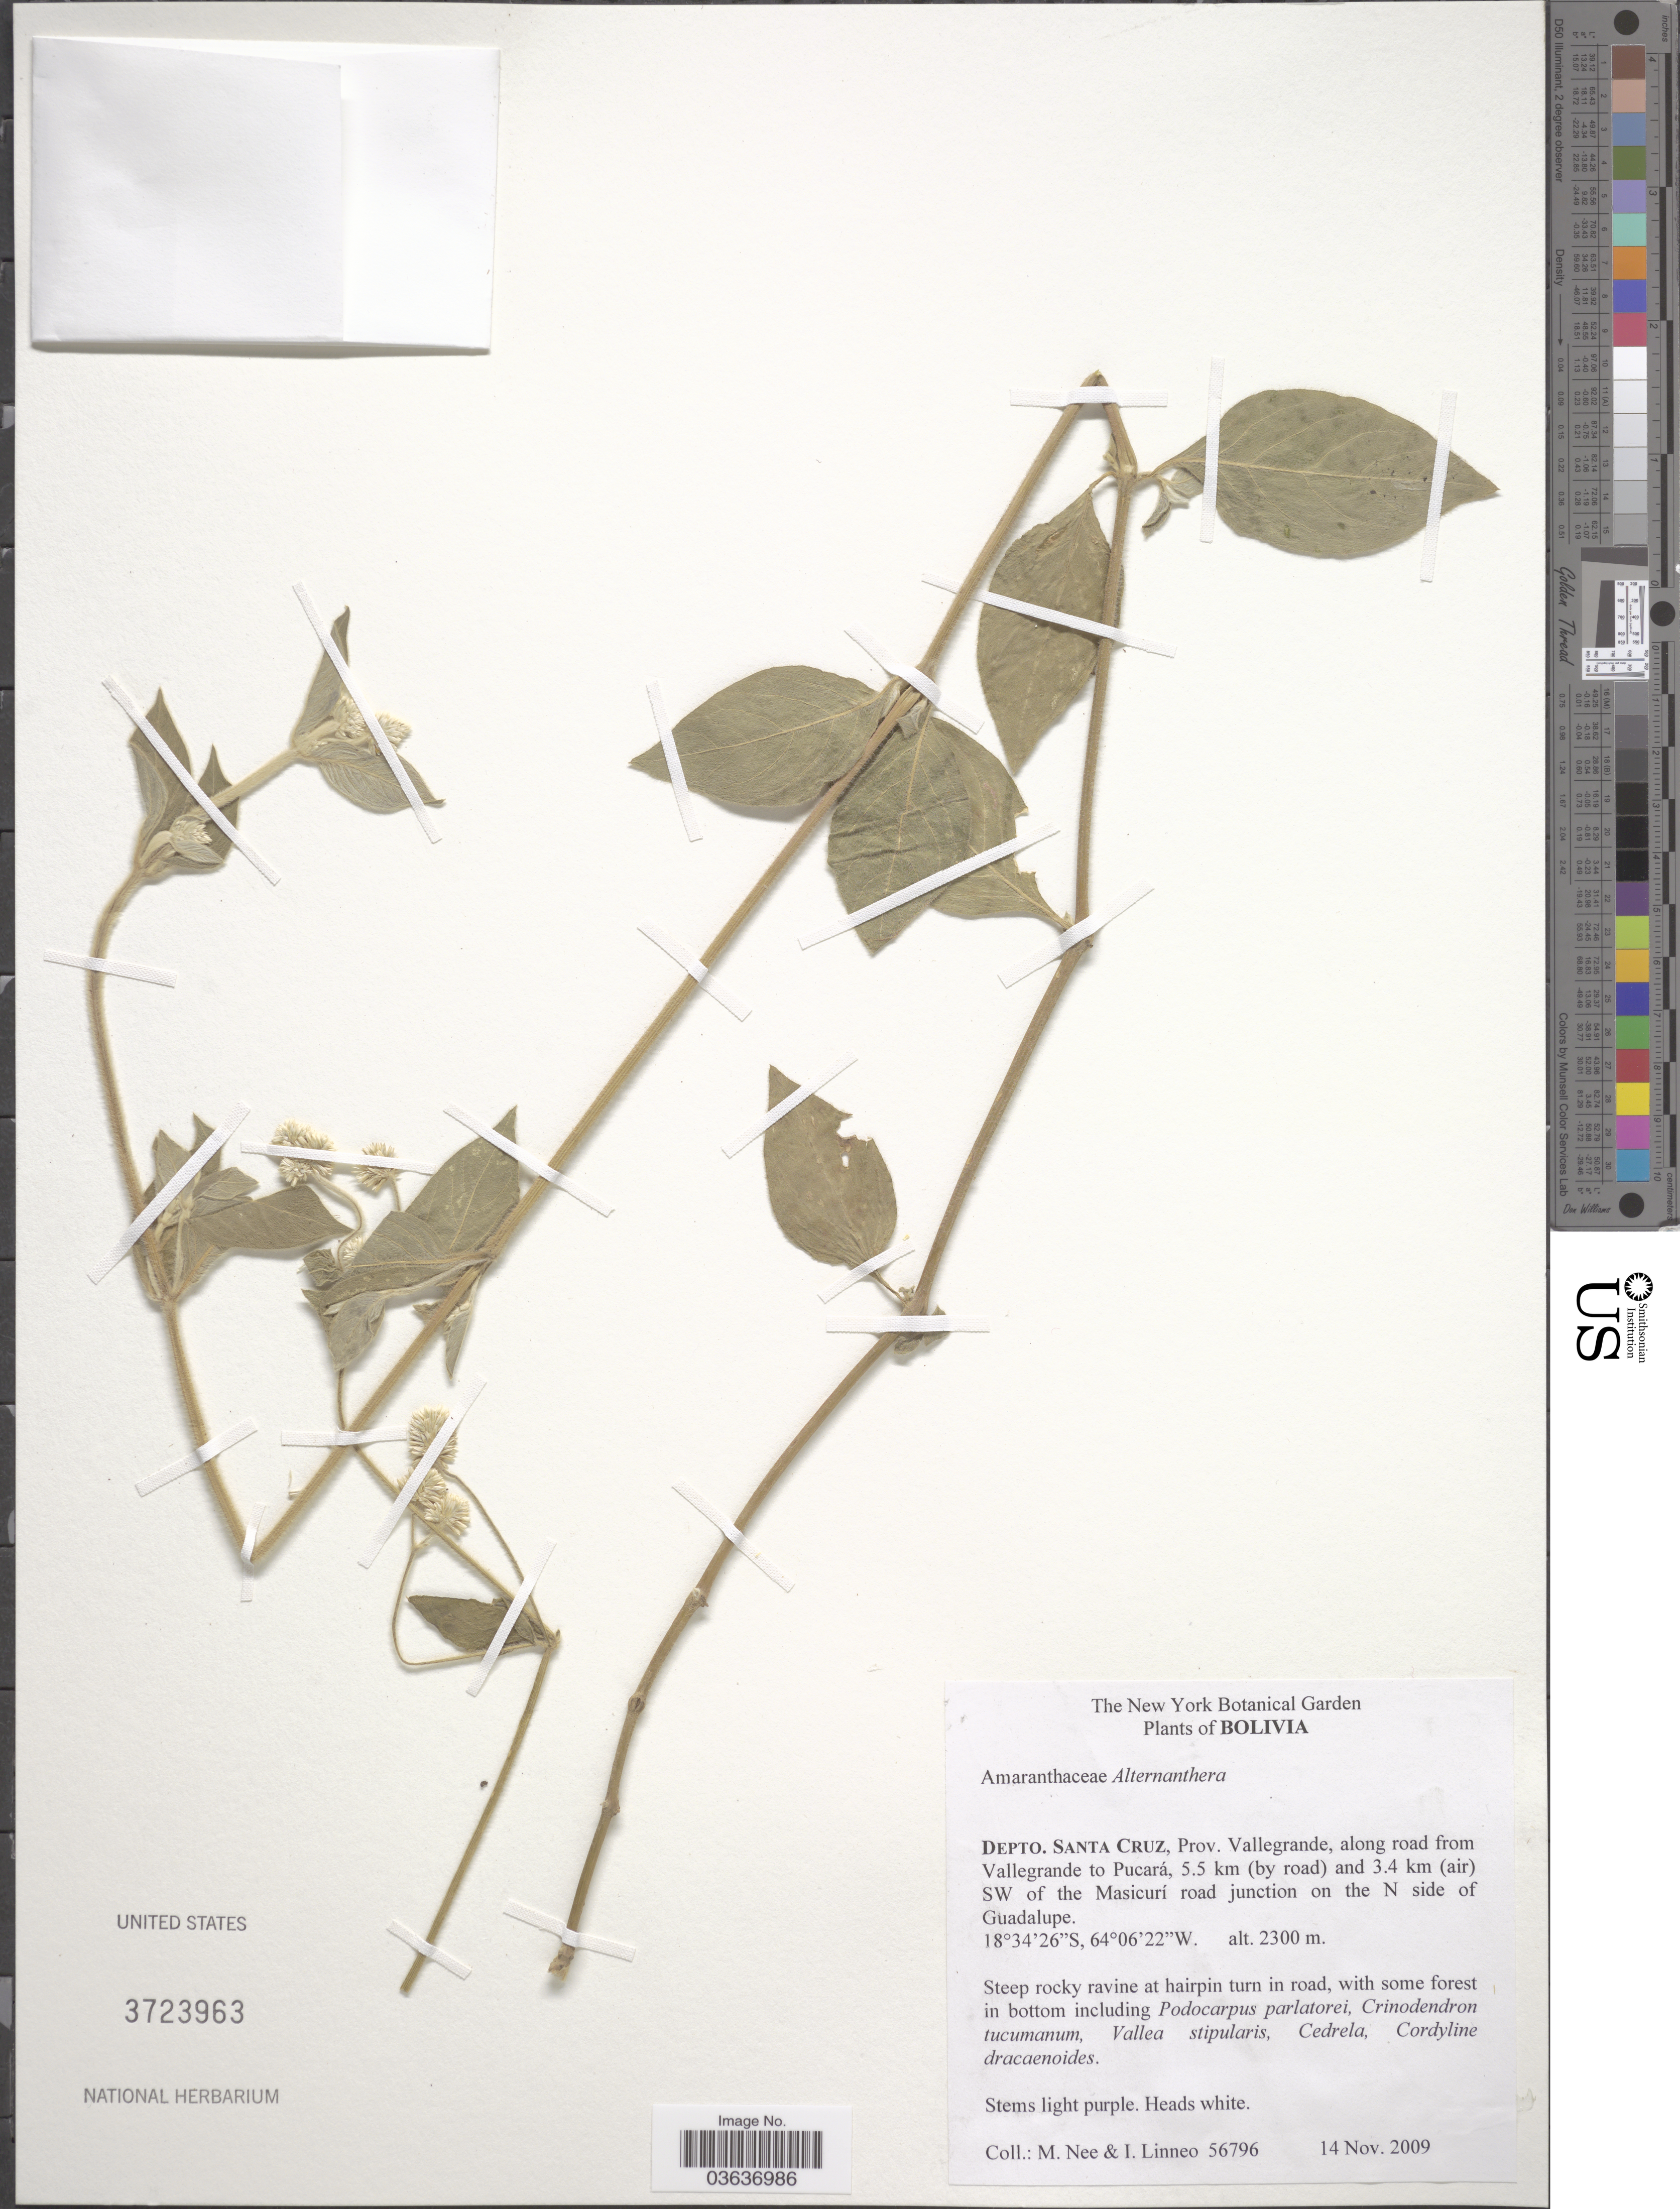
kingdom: Plantae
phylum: Tracheophyta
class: Magnoliopsida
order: Caryophyllales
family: Amaranthaceae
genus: Alternanthera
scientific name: Alternanthera sp.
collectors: M. Nee & I. Linneo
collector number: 56796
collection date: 2009-11-14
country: Bolivia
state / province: Santa Cruz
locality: Depto. Santa Cruz, Prov. Vallegrande, along road from Vallegrande to Pucará, 5.5 km (by road) and 3.4 km (air) SW of the Masicurí road junction on the N side of Guadalupe.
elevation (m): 2300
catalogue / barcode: US 3723963